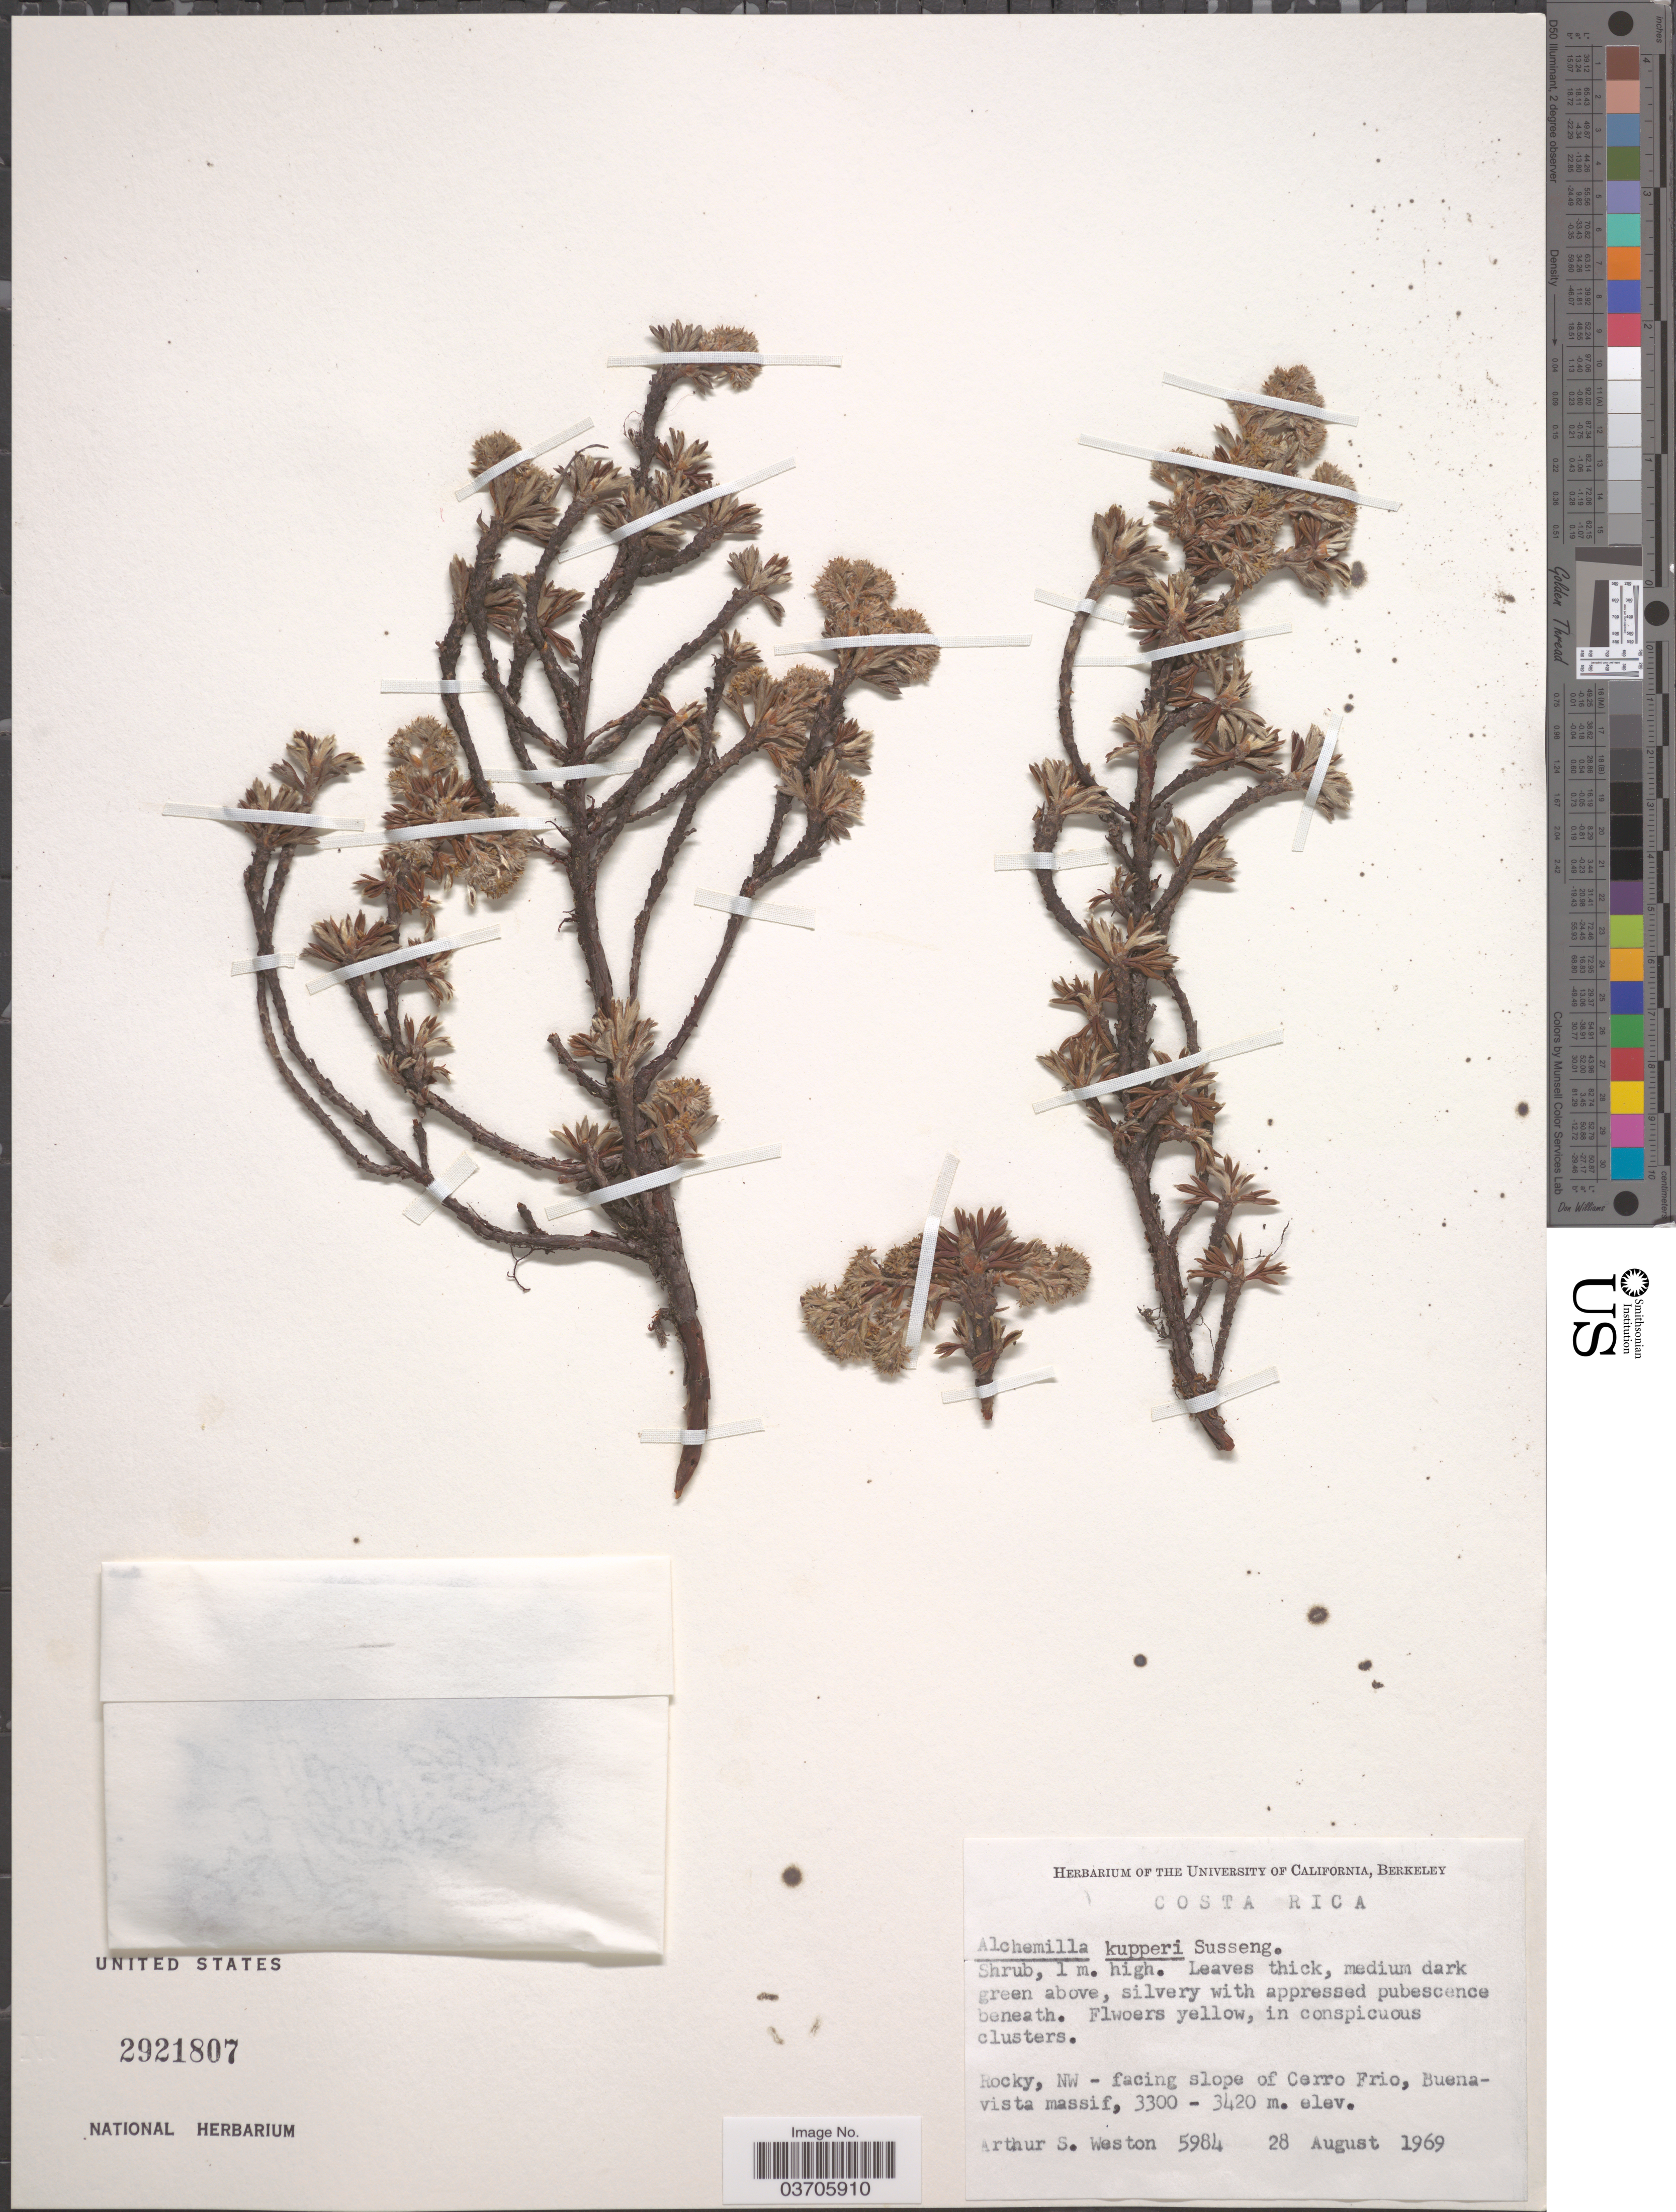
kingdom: Plantae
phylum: Tracheophyta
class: Magnoliopsida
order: Rosales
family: Rosaceae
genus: Lachemilla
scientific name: Lachemilla standleyi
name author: (L.M. Perry) Rothm.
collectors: A. Weston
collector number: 5984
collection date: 1969-08-28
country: Costa Rica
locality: Rocky, NW - facing slope of Cerro Frio, Buenavista massif.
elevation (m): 3300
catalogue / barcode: US 2921807